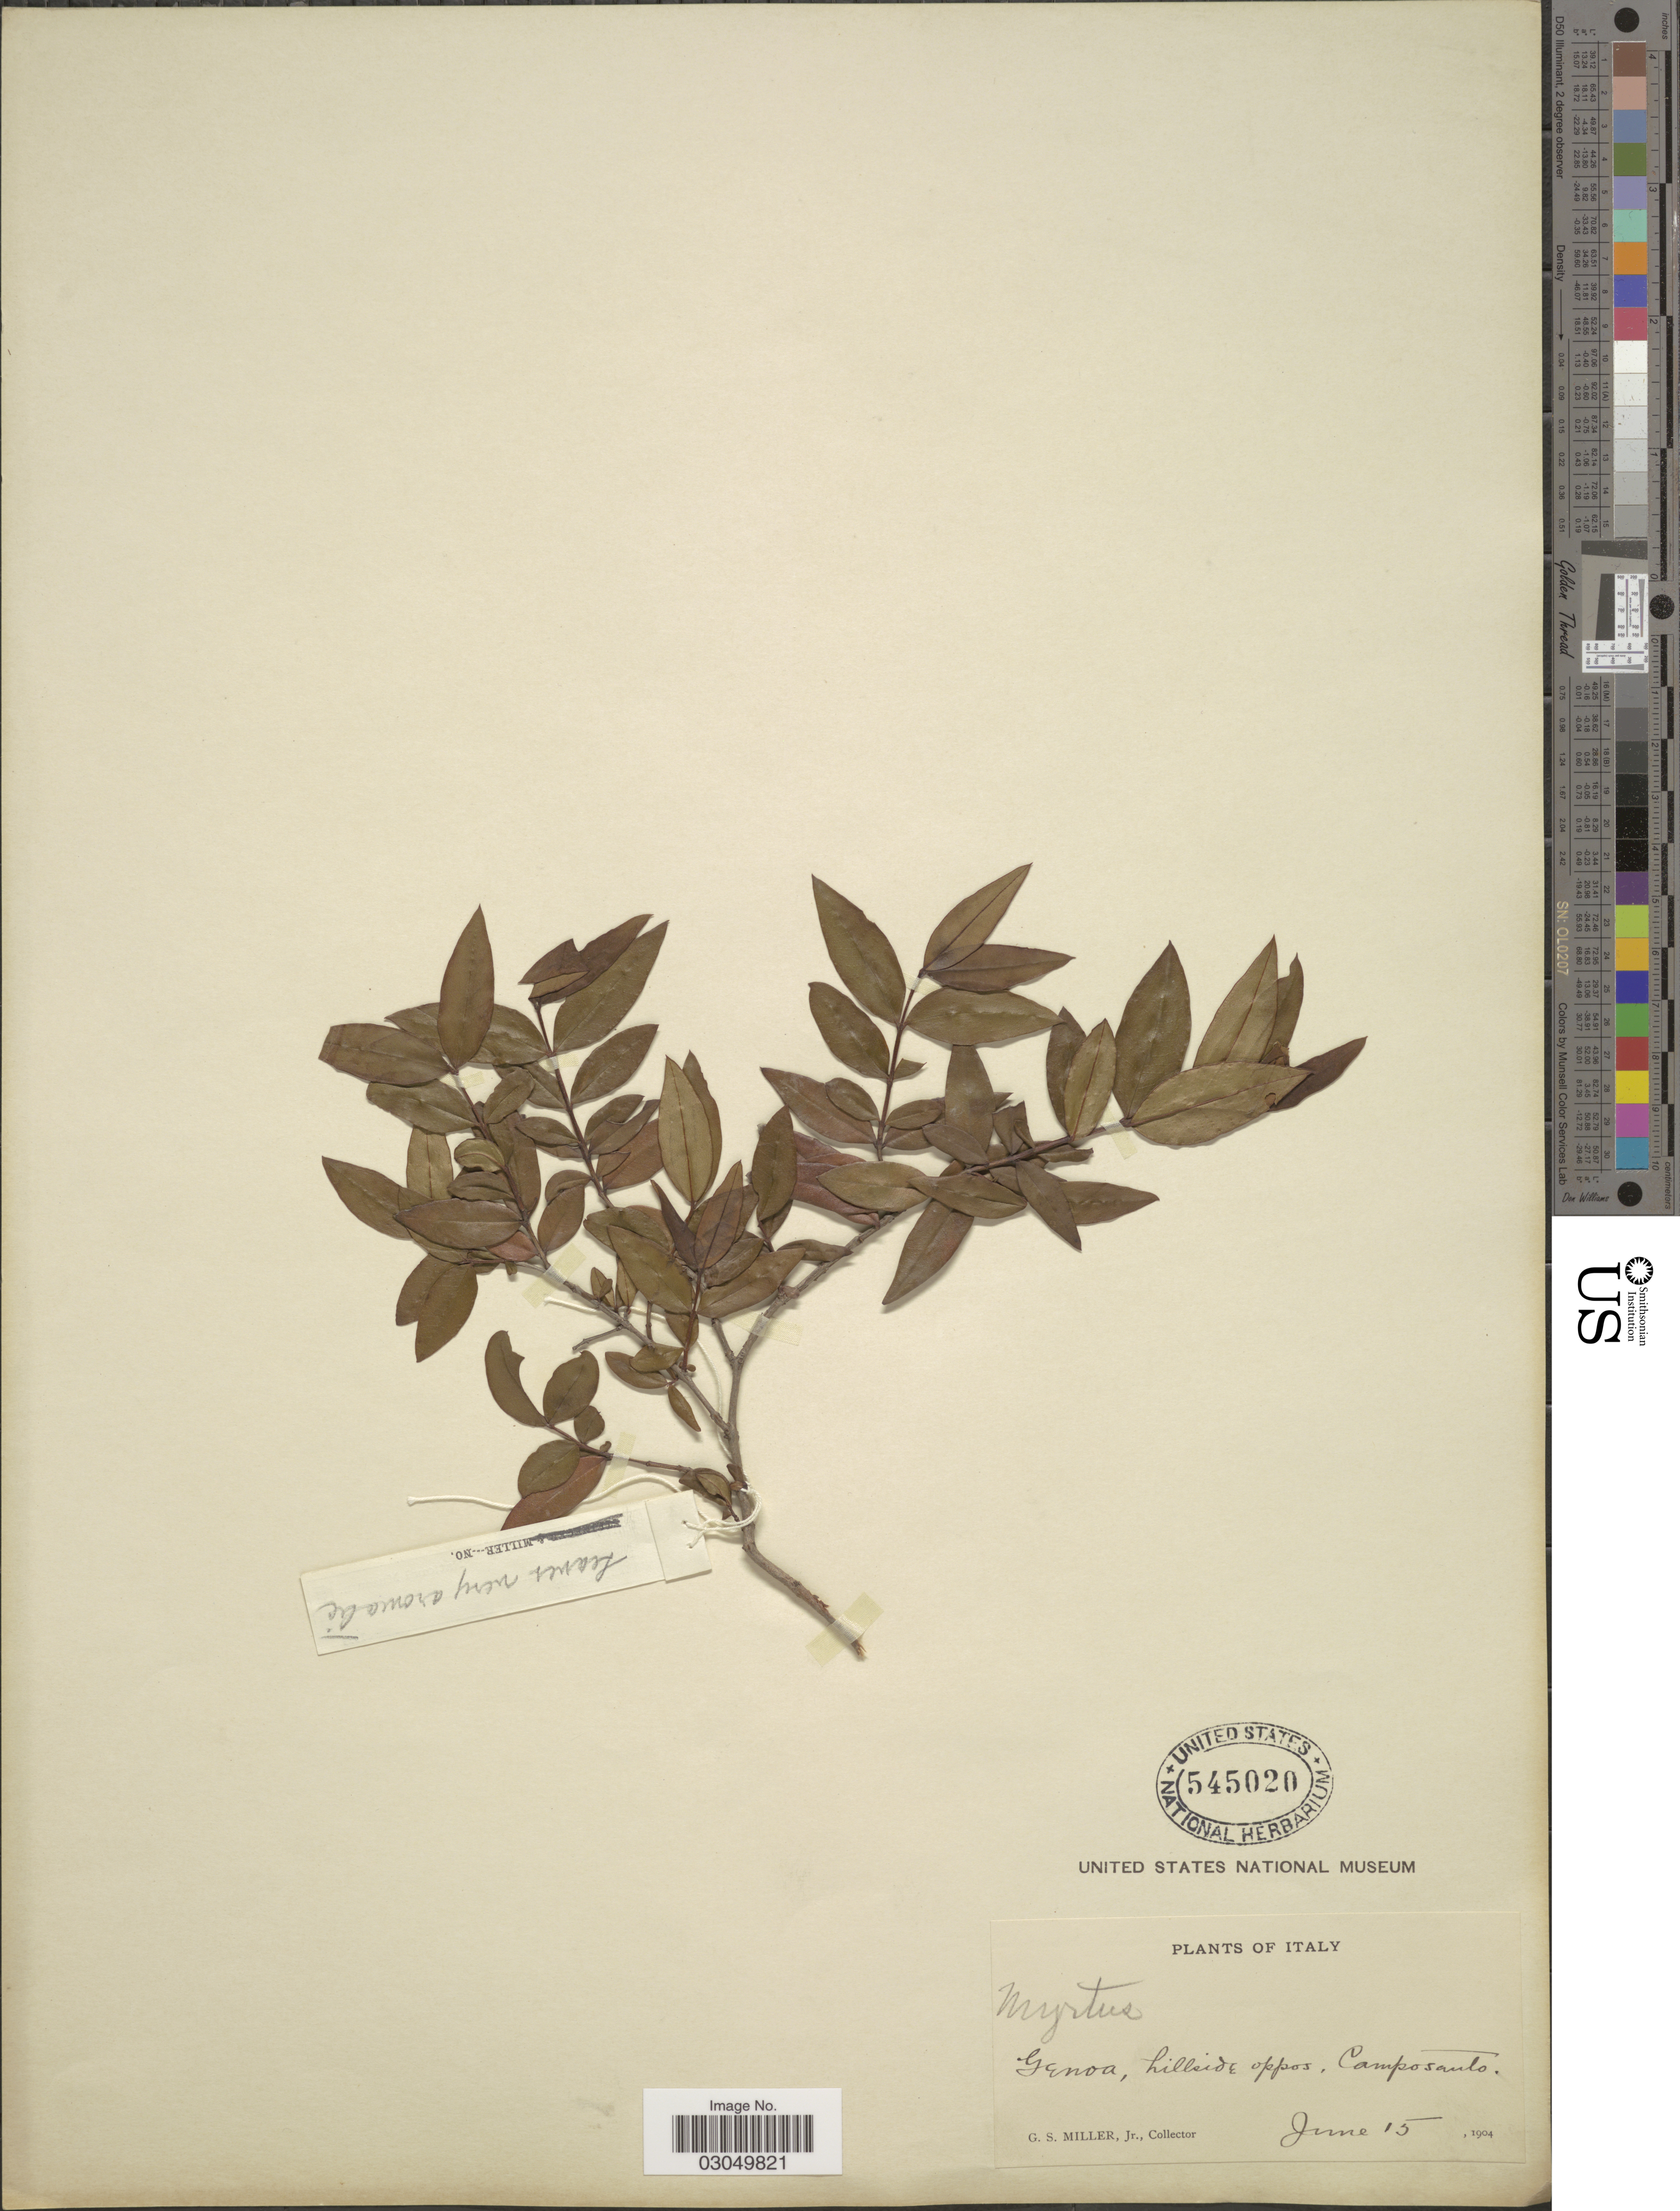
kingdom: Plantae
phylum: Tracheophyta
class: Magnoliopsida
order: Myrtales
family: Myrtaceae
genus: Myrtus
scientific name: Myrtus sp.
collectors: G. S. Miller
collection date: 1904-06-15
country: Italy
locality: Genoa, hillside oppos. Camposanto.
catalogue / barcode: US 545020